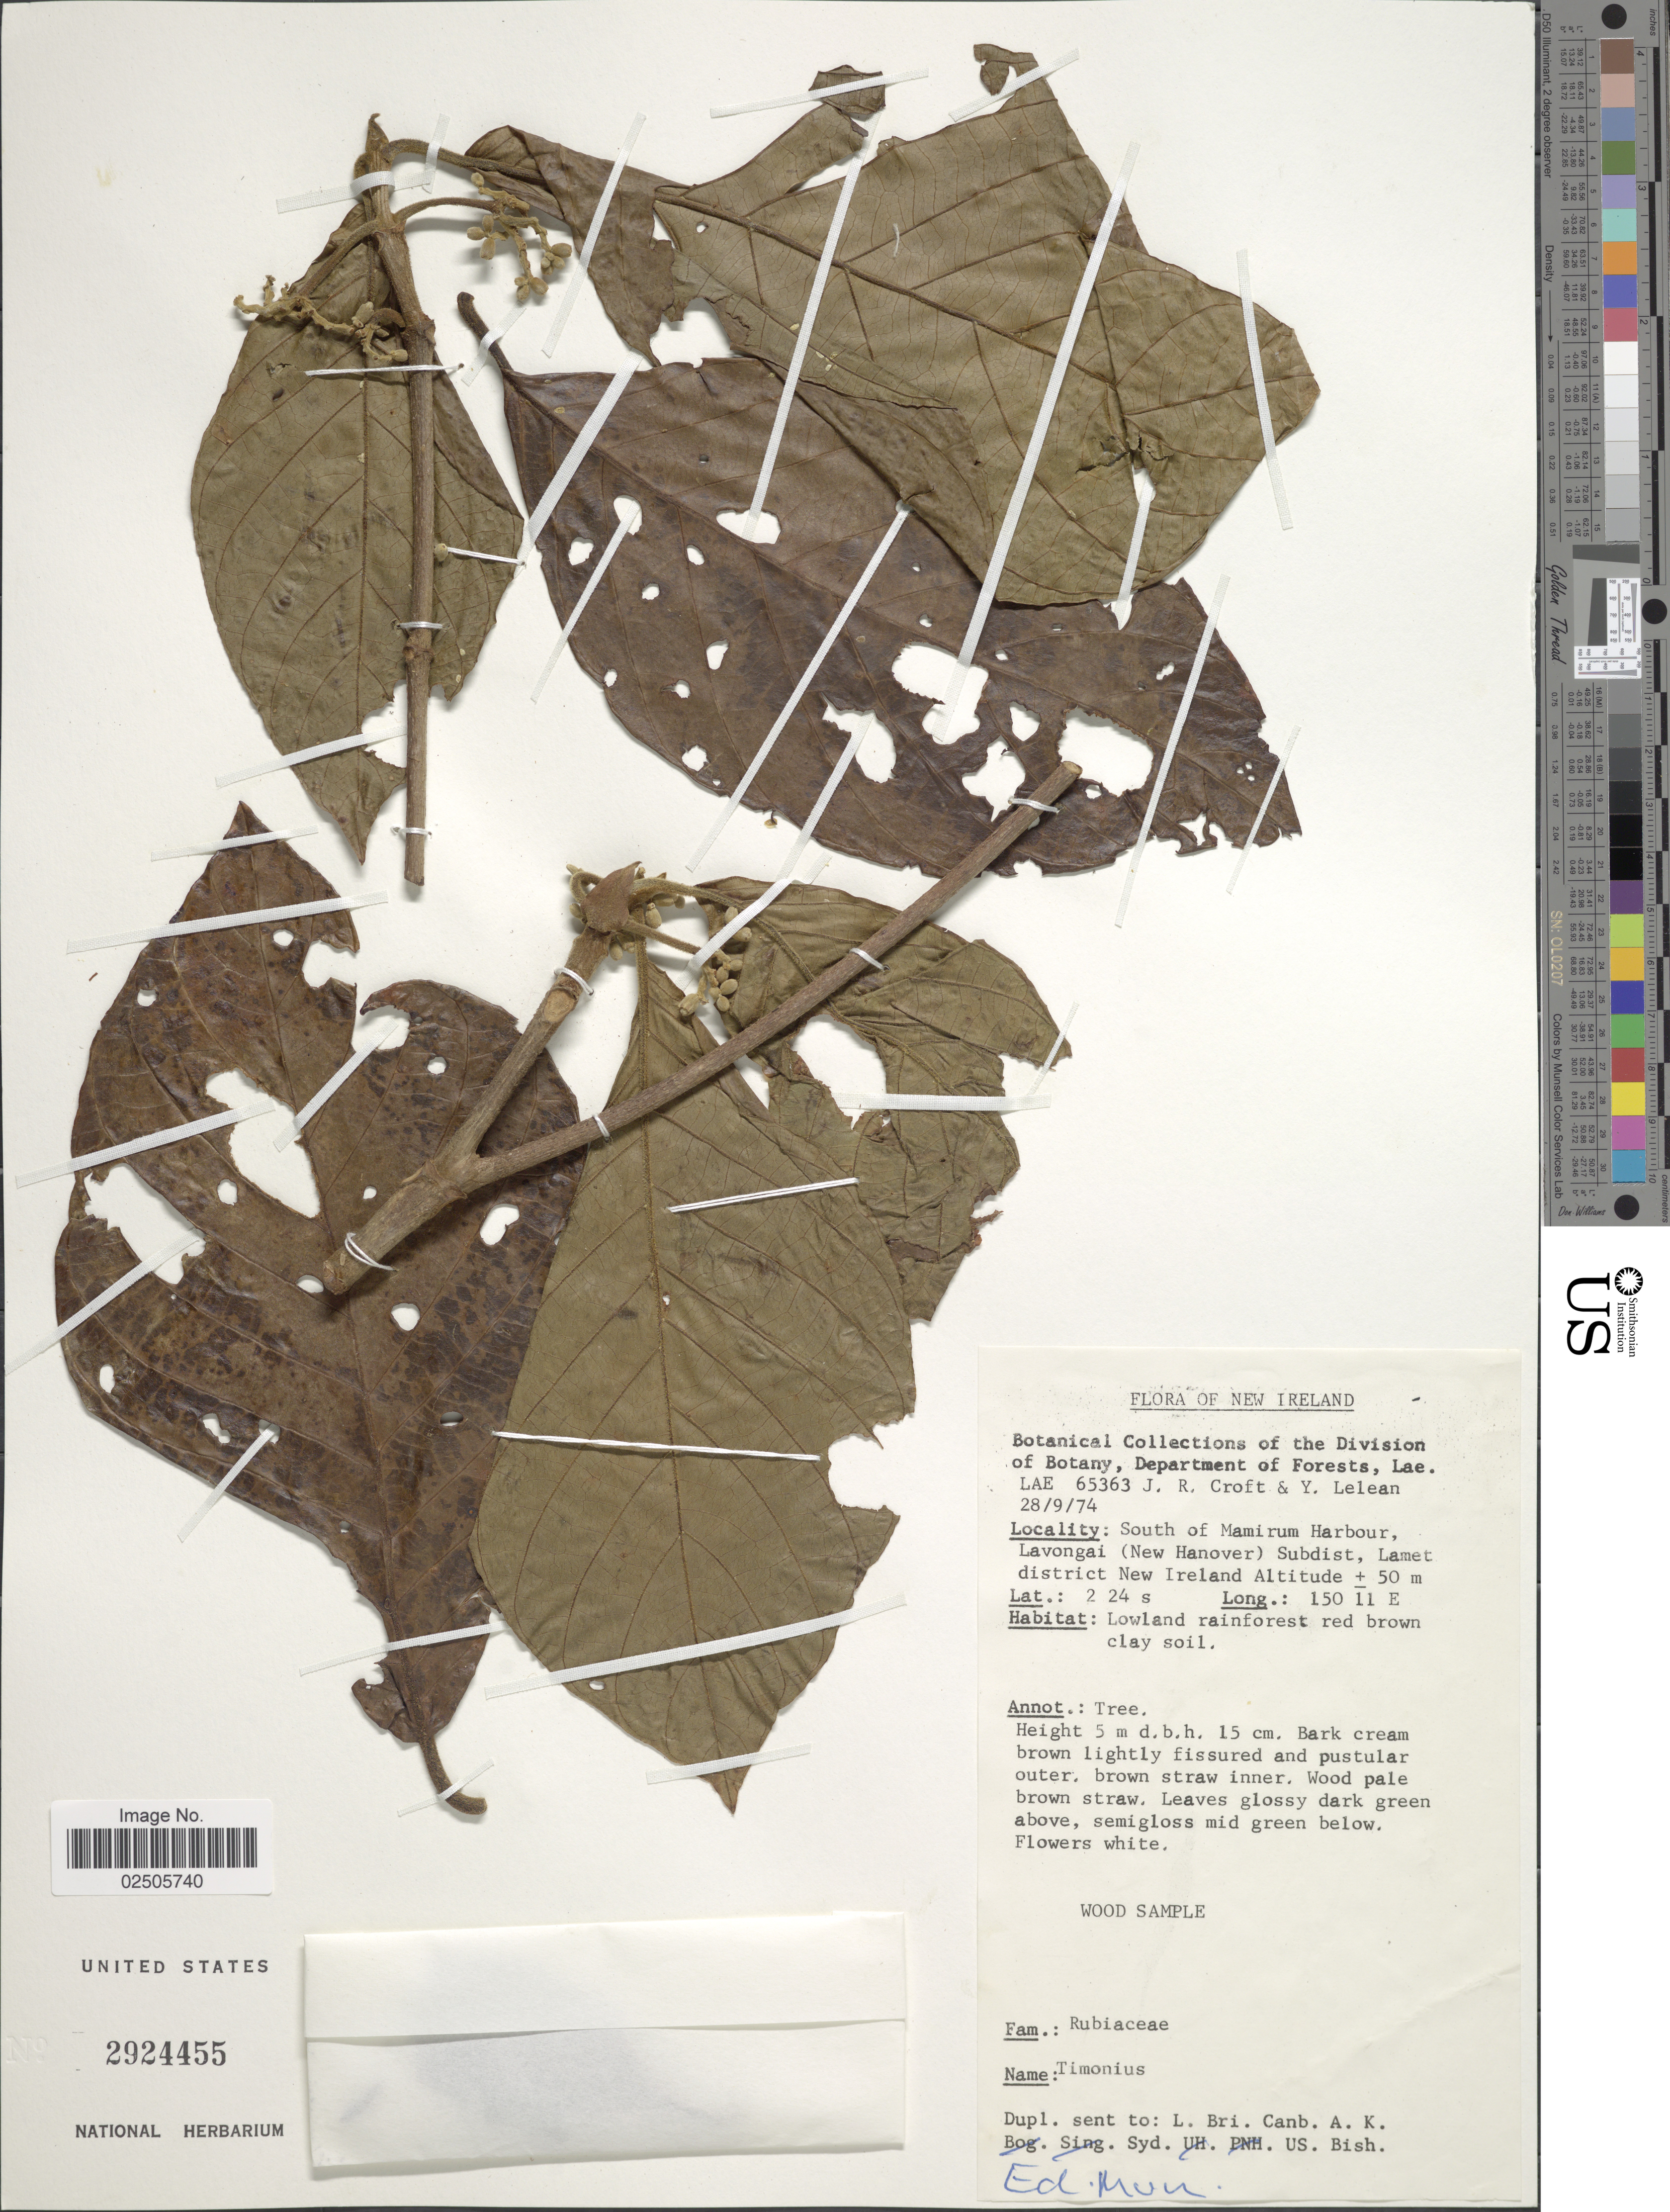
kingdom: Plantae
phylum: Tracheophyta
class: Magnoliopsida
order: Gentianales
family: Rubiaceae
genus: Timonius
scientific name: Timonius sp.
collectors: J. R. Croft & Y. Lelean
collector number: LAE65363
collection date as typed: Transcribed d/m/y: 28/9/74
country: Papua New Guinea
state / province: New Ireland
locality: South of Mamirum Harbour, Lavongai (new Hanover) Subdist, Lamet district New Ireland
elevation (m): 50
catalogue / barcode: US 2924455